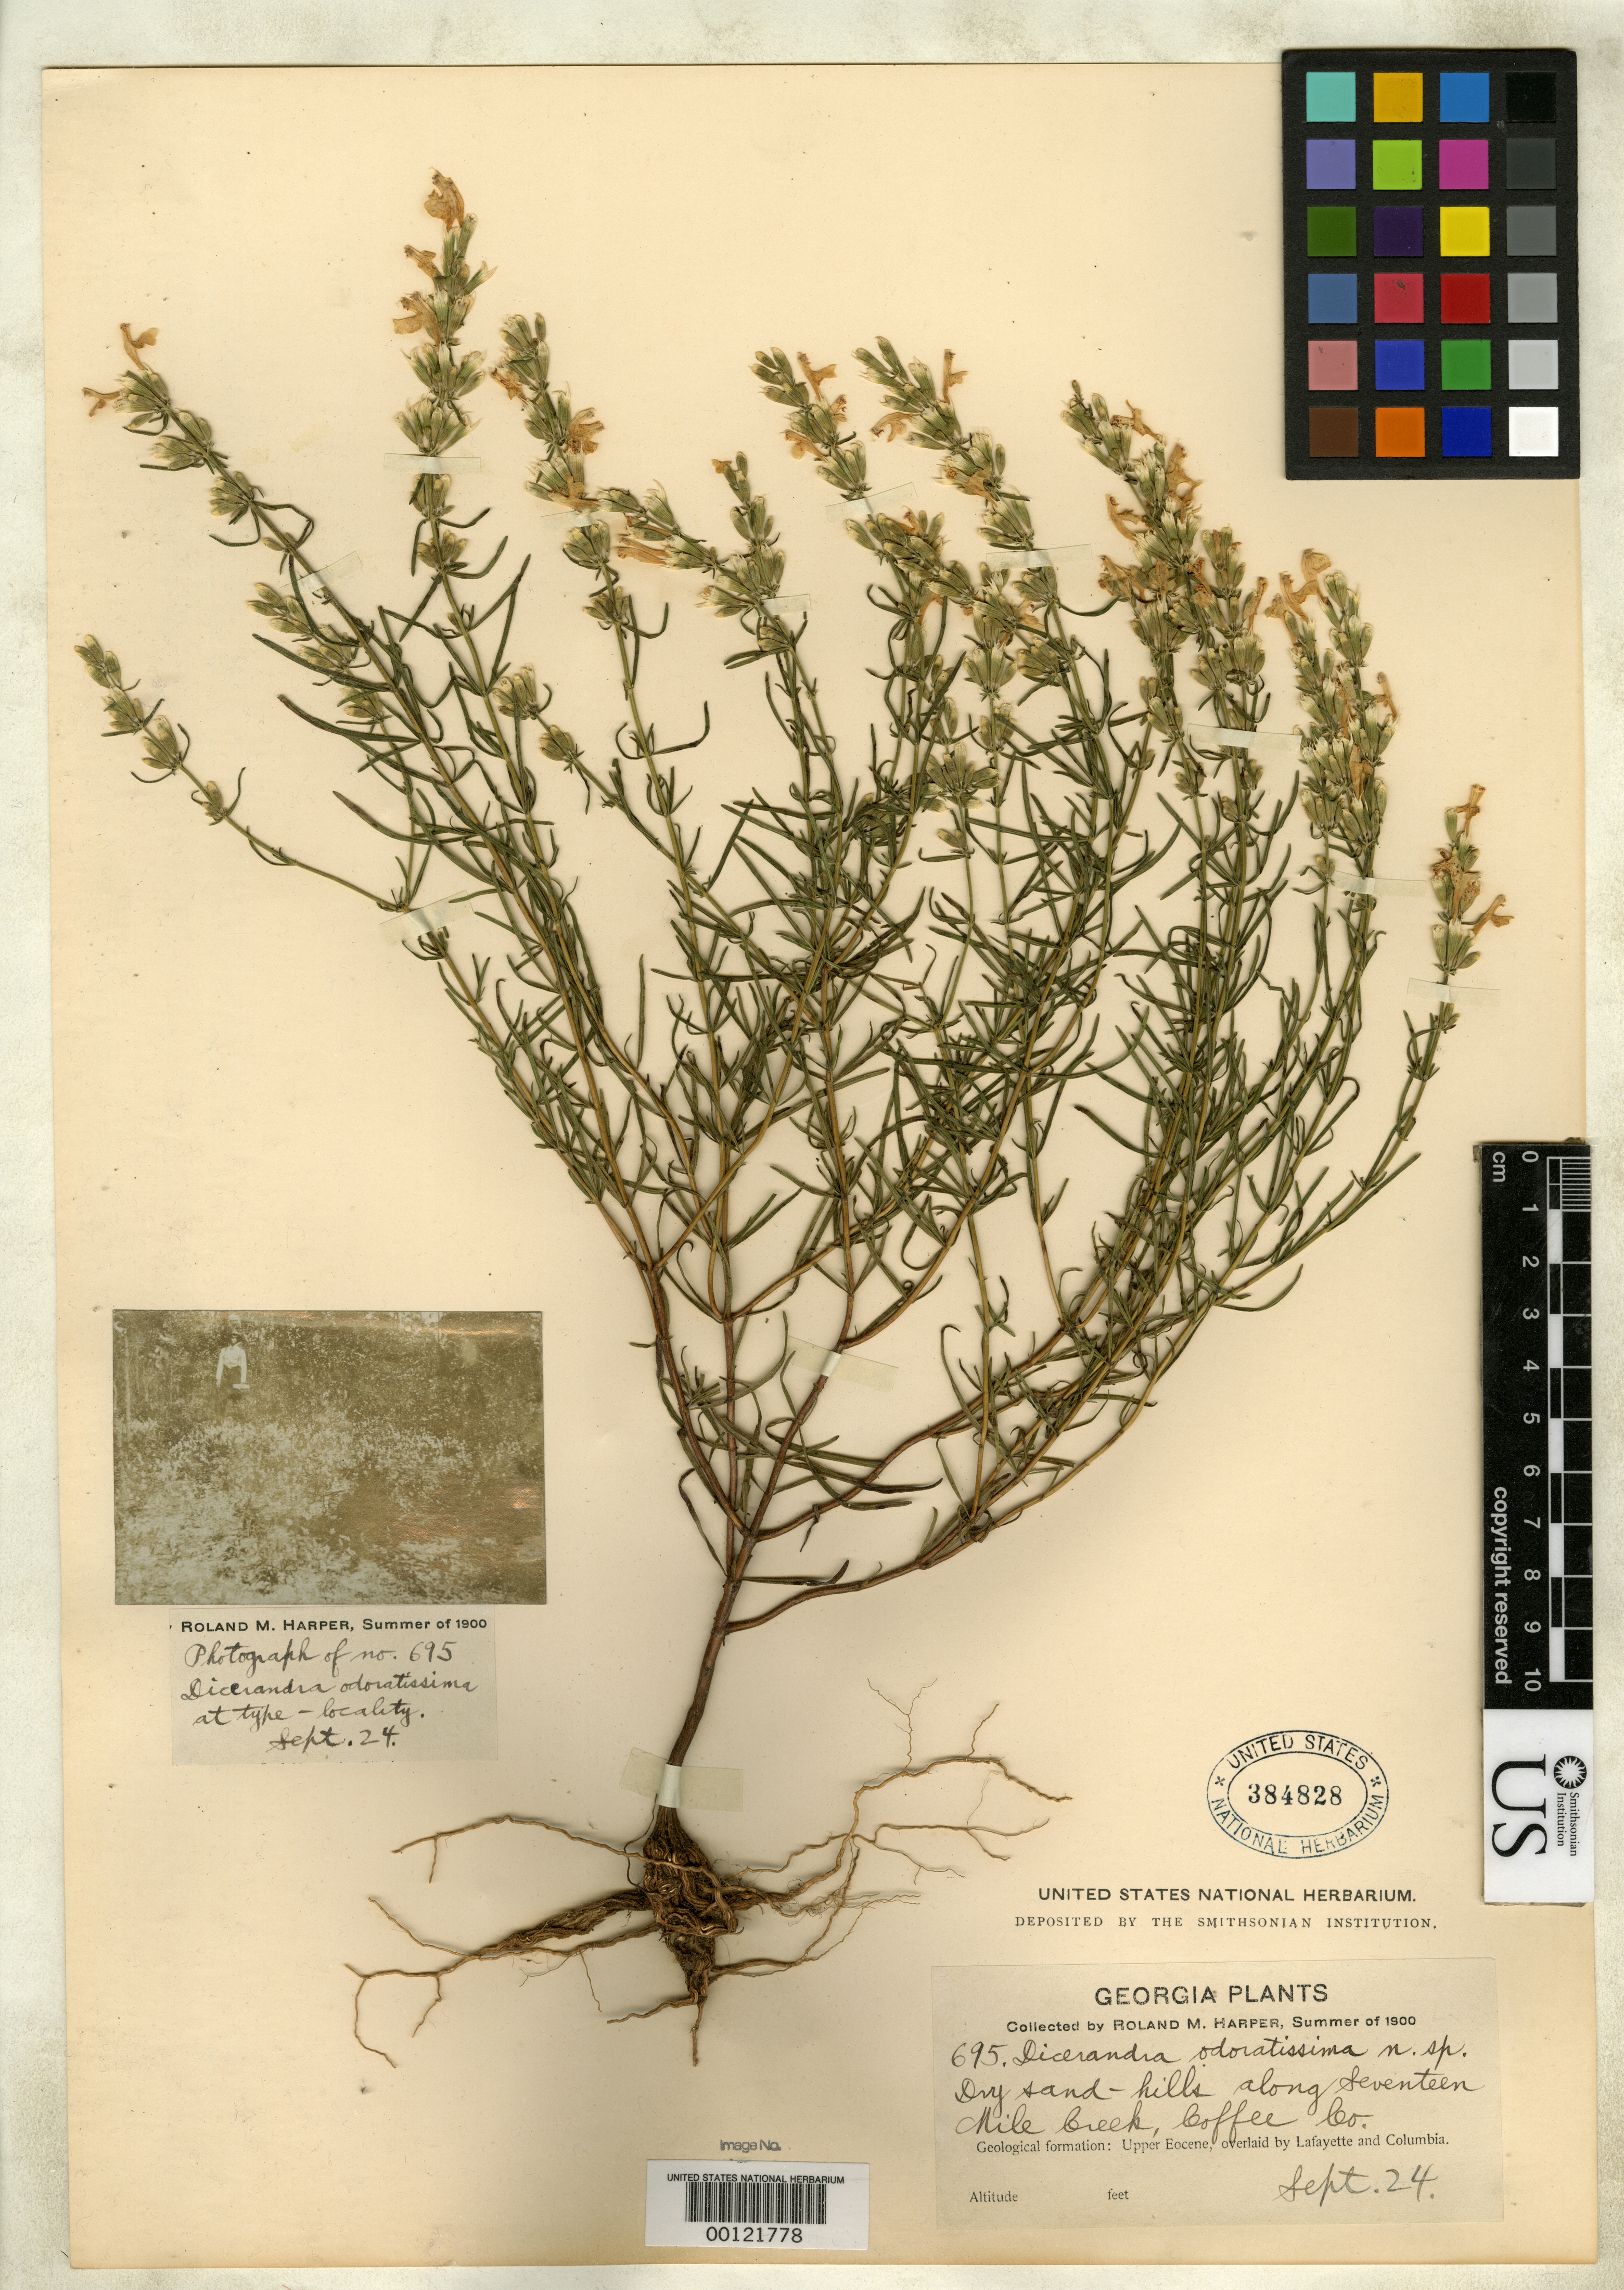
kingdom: Plantae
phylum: Tracheophyta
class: Magnoliopsida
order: Lamiales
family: Lamiaceae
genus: Dicerandra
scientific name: Dicerandra odoratissima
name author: R.M. Harper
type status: Isotype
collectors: R. M. Harper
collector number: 695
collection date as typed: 24 Sep 1900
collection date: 1900-09-24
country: United States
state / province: Georgia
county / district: Coffee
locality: Along Seventeen Mile Creek.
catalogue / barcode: US 384828